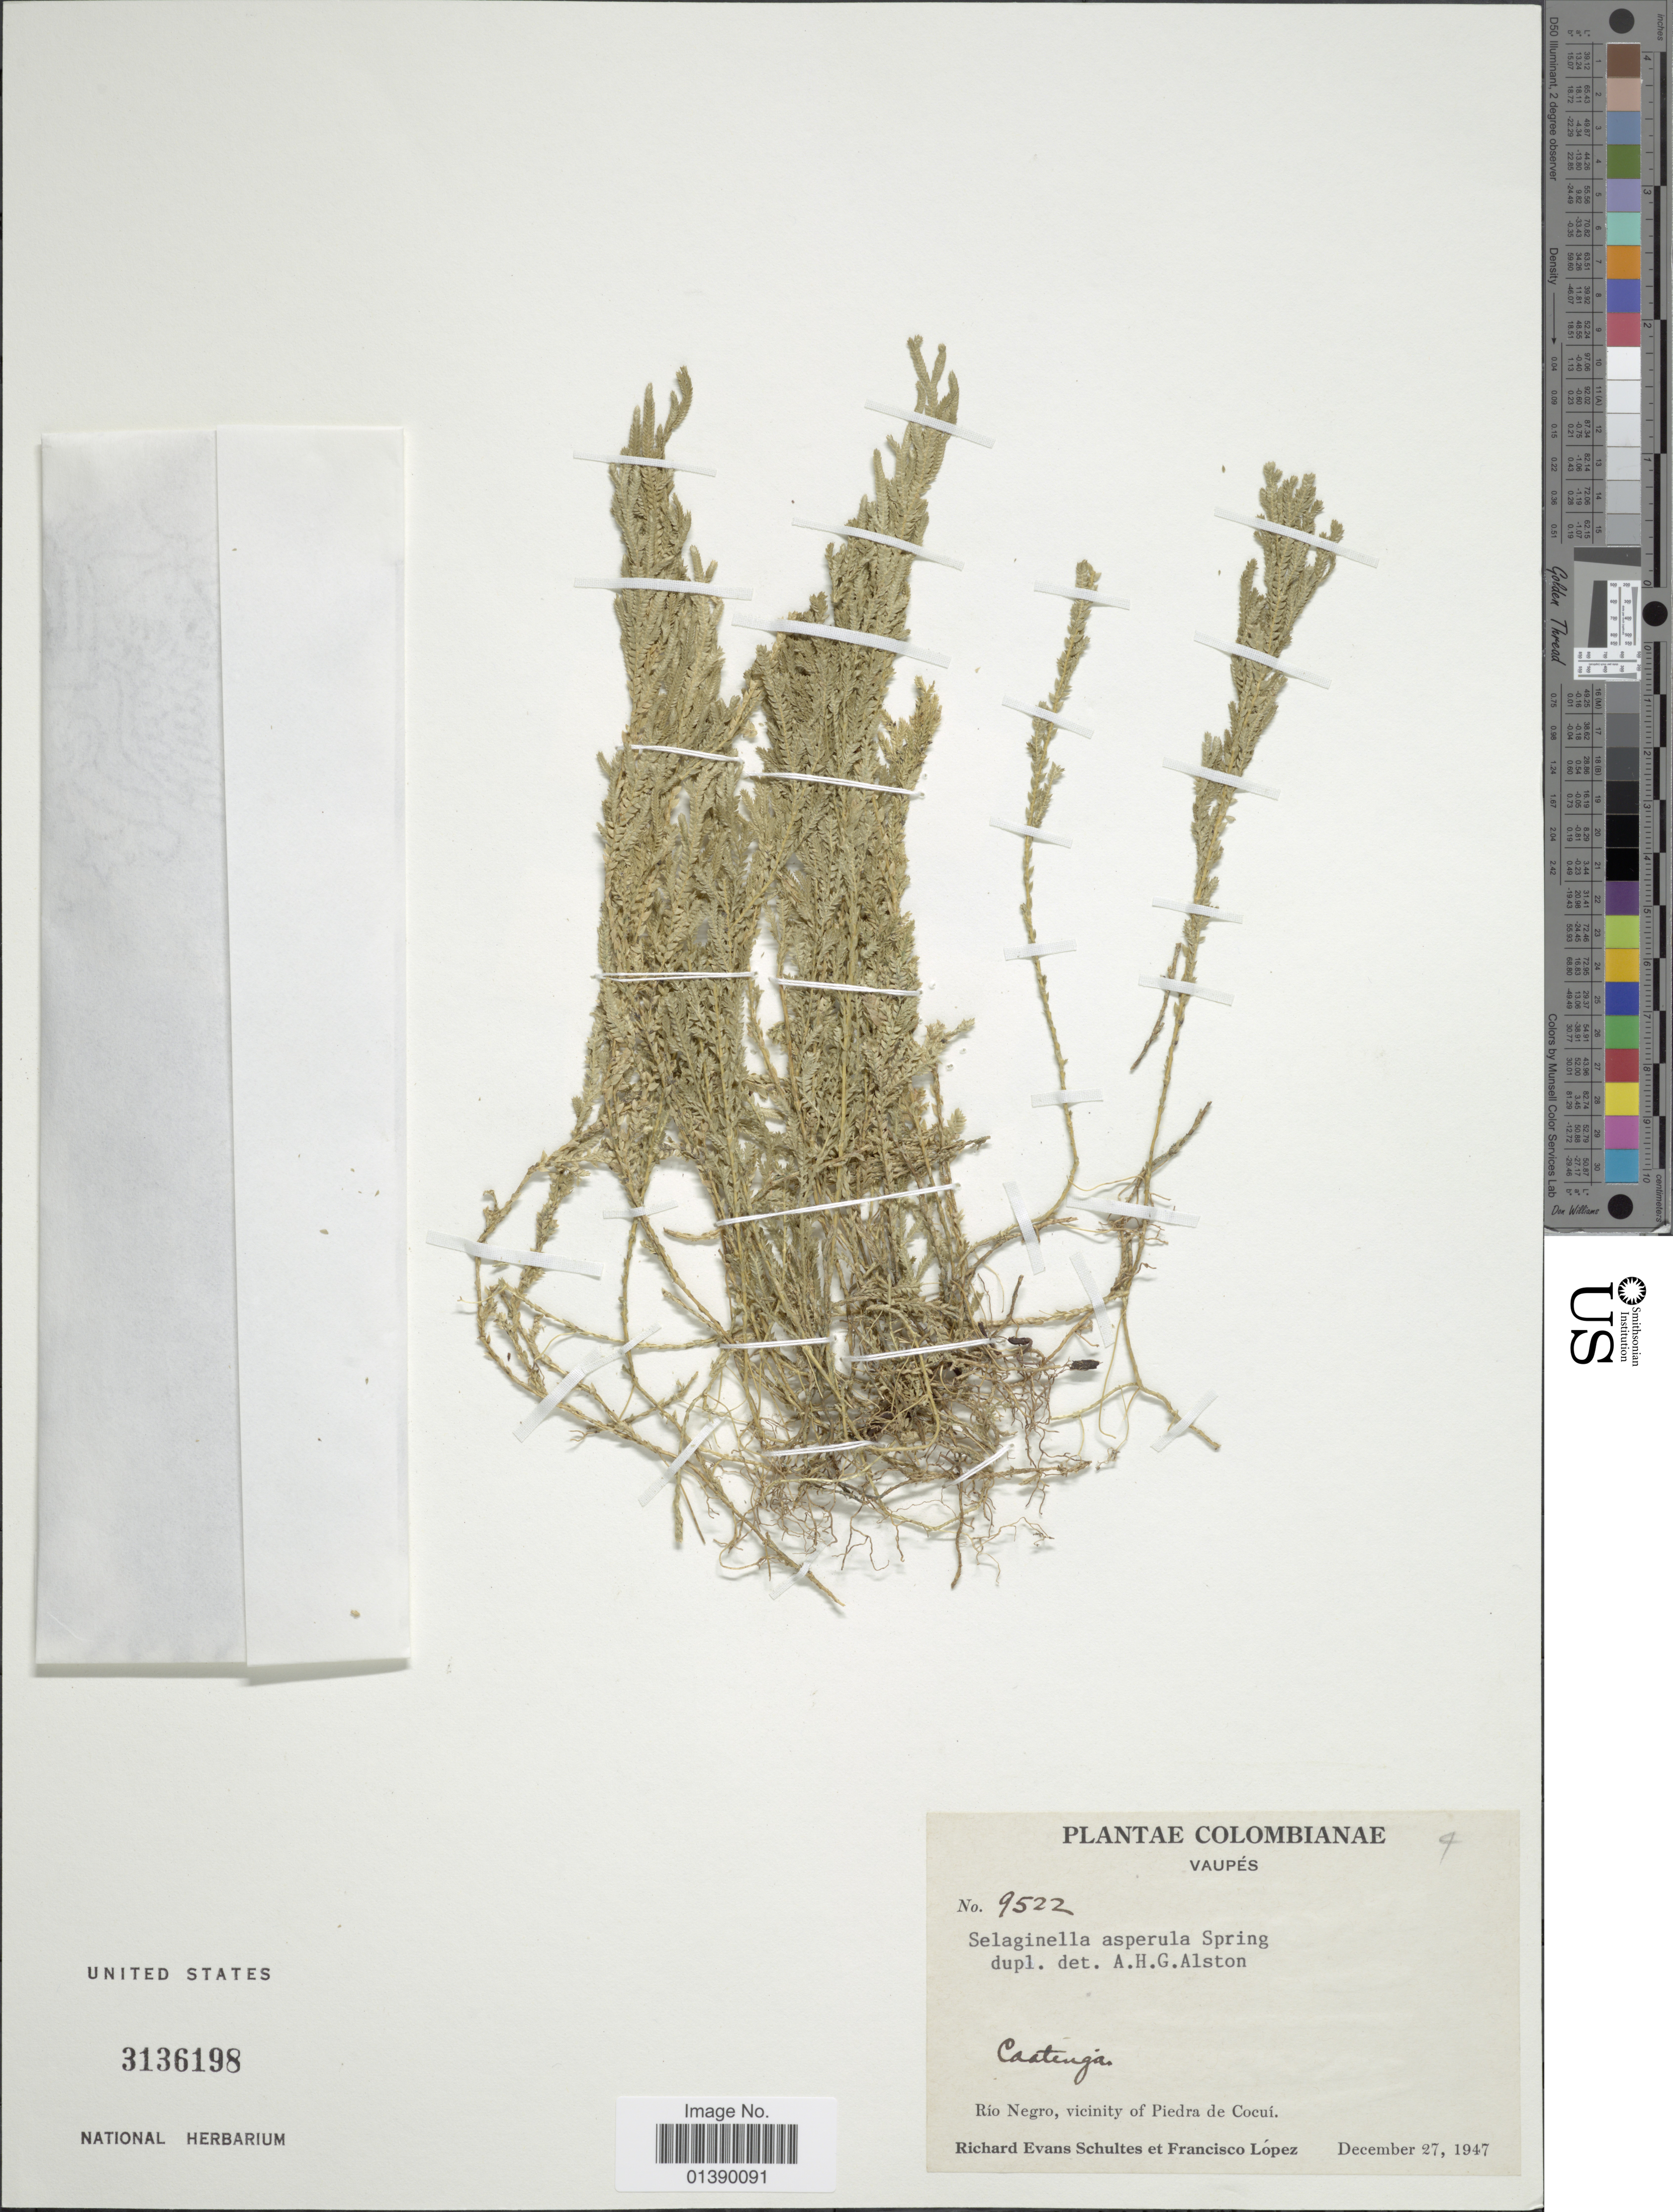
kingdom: Plantae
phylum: Tracheophyta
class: Lycopodiopsida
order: Selaginellales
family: Selaginellaceae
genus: Selaginella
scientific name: Selaginella asperula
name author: Spring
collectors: R. E. Schultes & F. Lopéz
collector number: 9522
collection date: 1947-12-27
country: Colombia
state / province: Vaupés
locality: Caatinga, Rio Negro, vicinity of Piedra de Cocuí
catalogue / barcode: US 3136198